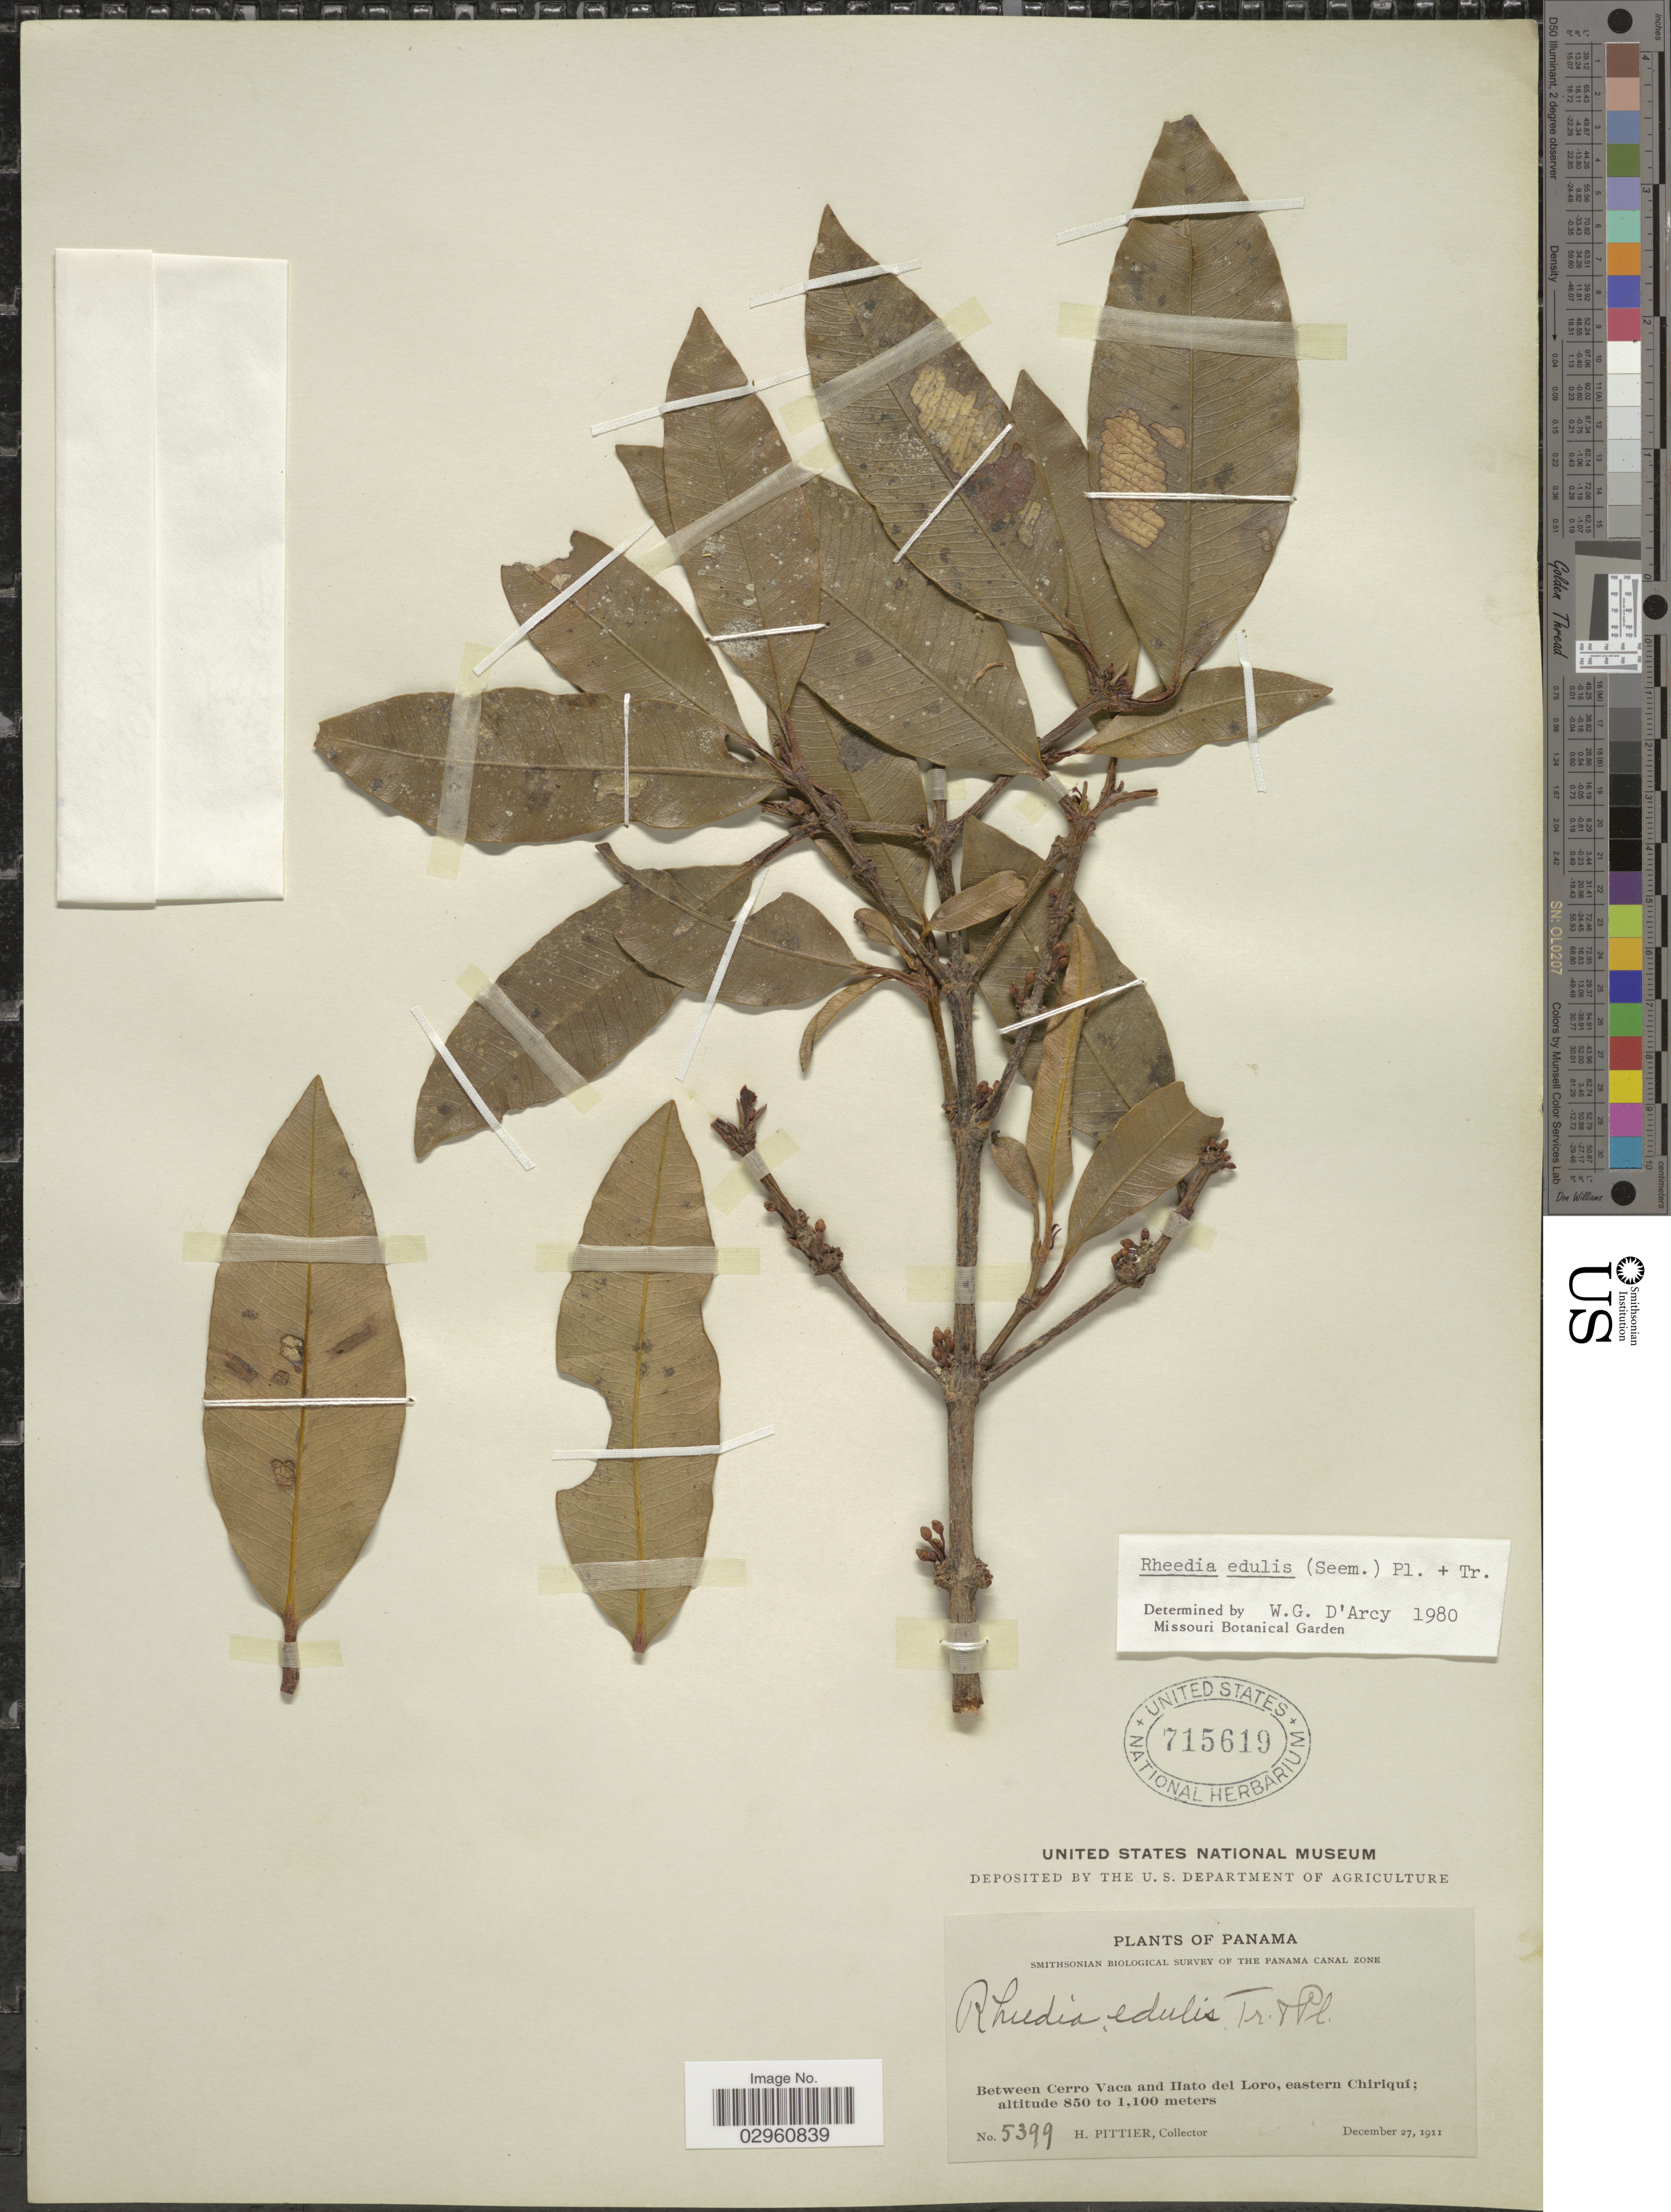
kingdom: Plantae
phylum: Tracheophyta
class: Magnoliopsida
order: Malpighiales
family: Clusiaceae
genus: Garcinia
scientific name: Garcinia intermedia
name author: (Pittier) Hammel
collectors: H. F. Pittier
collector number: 5399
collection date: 1911-12-27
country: Panama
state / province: Chiriqui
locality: Between Cerro Vaca and Ilato del Loro, eastern Chiriqui.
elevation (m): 850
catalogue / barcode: US 715619